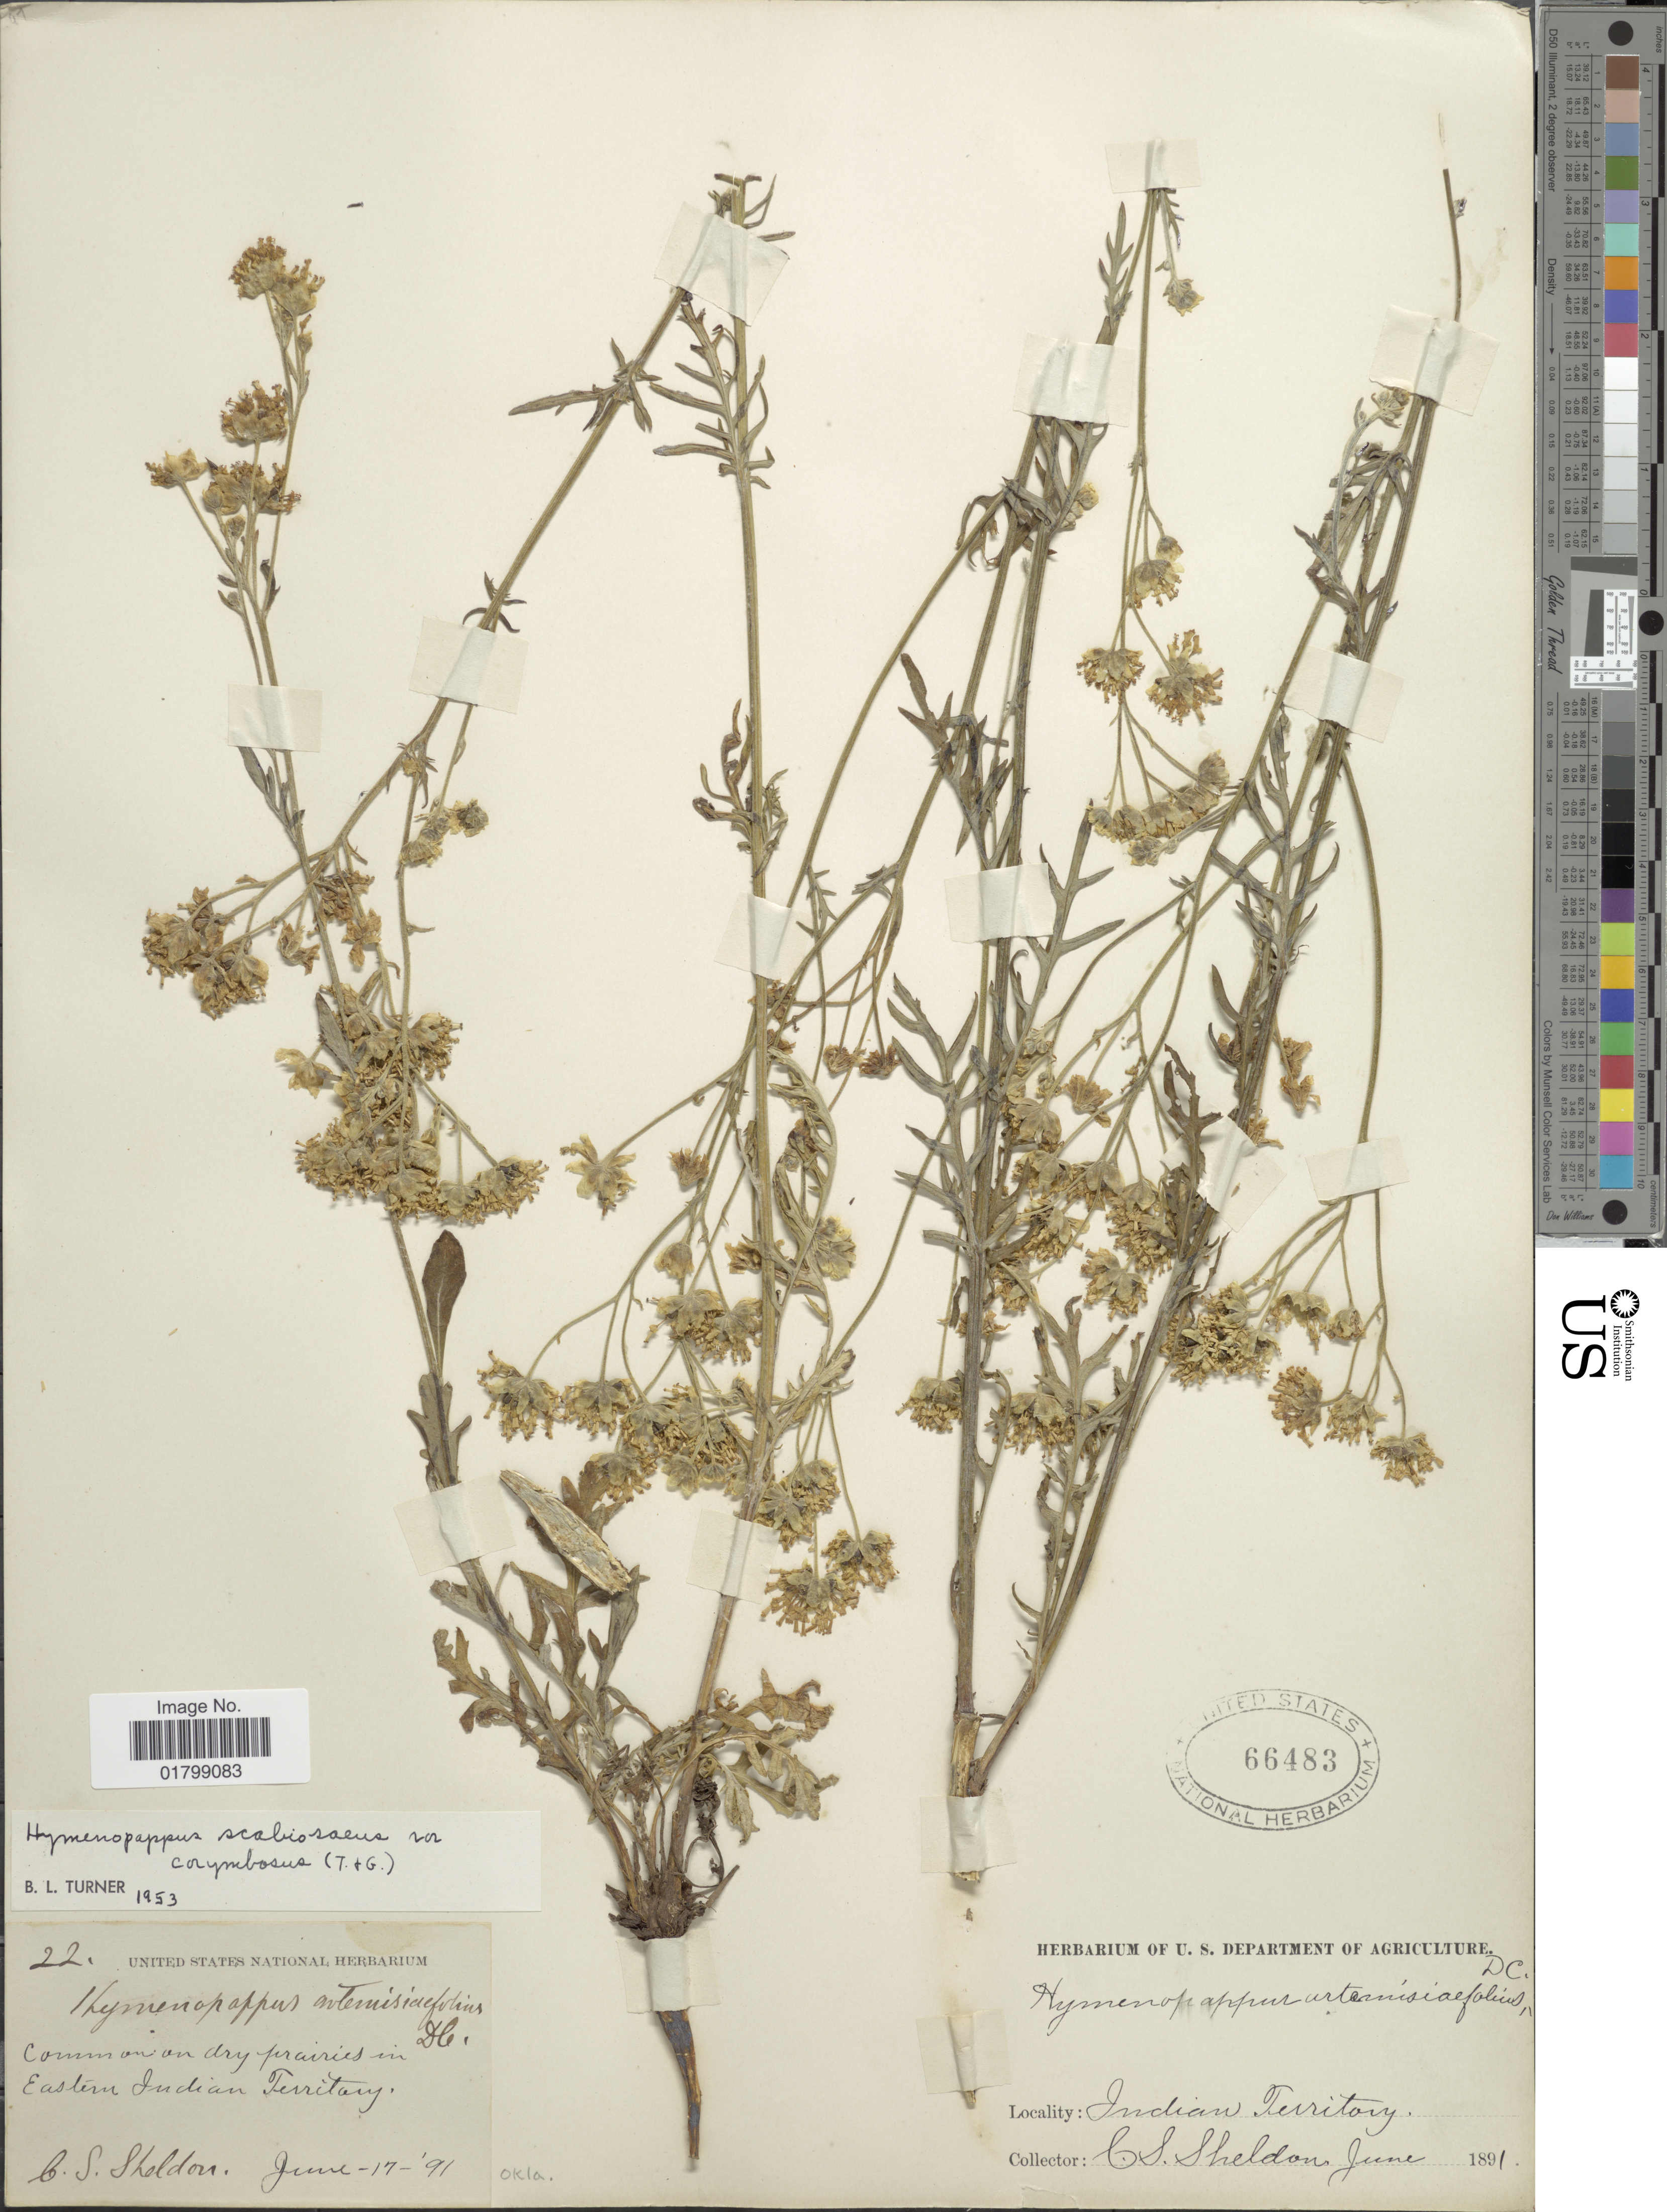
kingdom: Plantae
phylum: Tracheophyta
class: Magnoliopsida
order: Asterales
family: Asteraceae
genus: Hymenopappus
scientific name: Hymenopappus scabiosaeus var. corymbosus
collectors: C. S. Sheldon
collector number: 22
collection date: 1891-06-17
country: United States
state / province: Oklahoma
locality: Eastern Indian Territory, Okla.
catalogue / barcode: US 66483